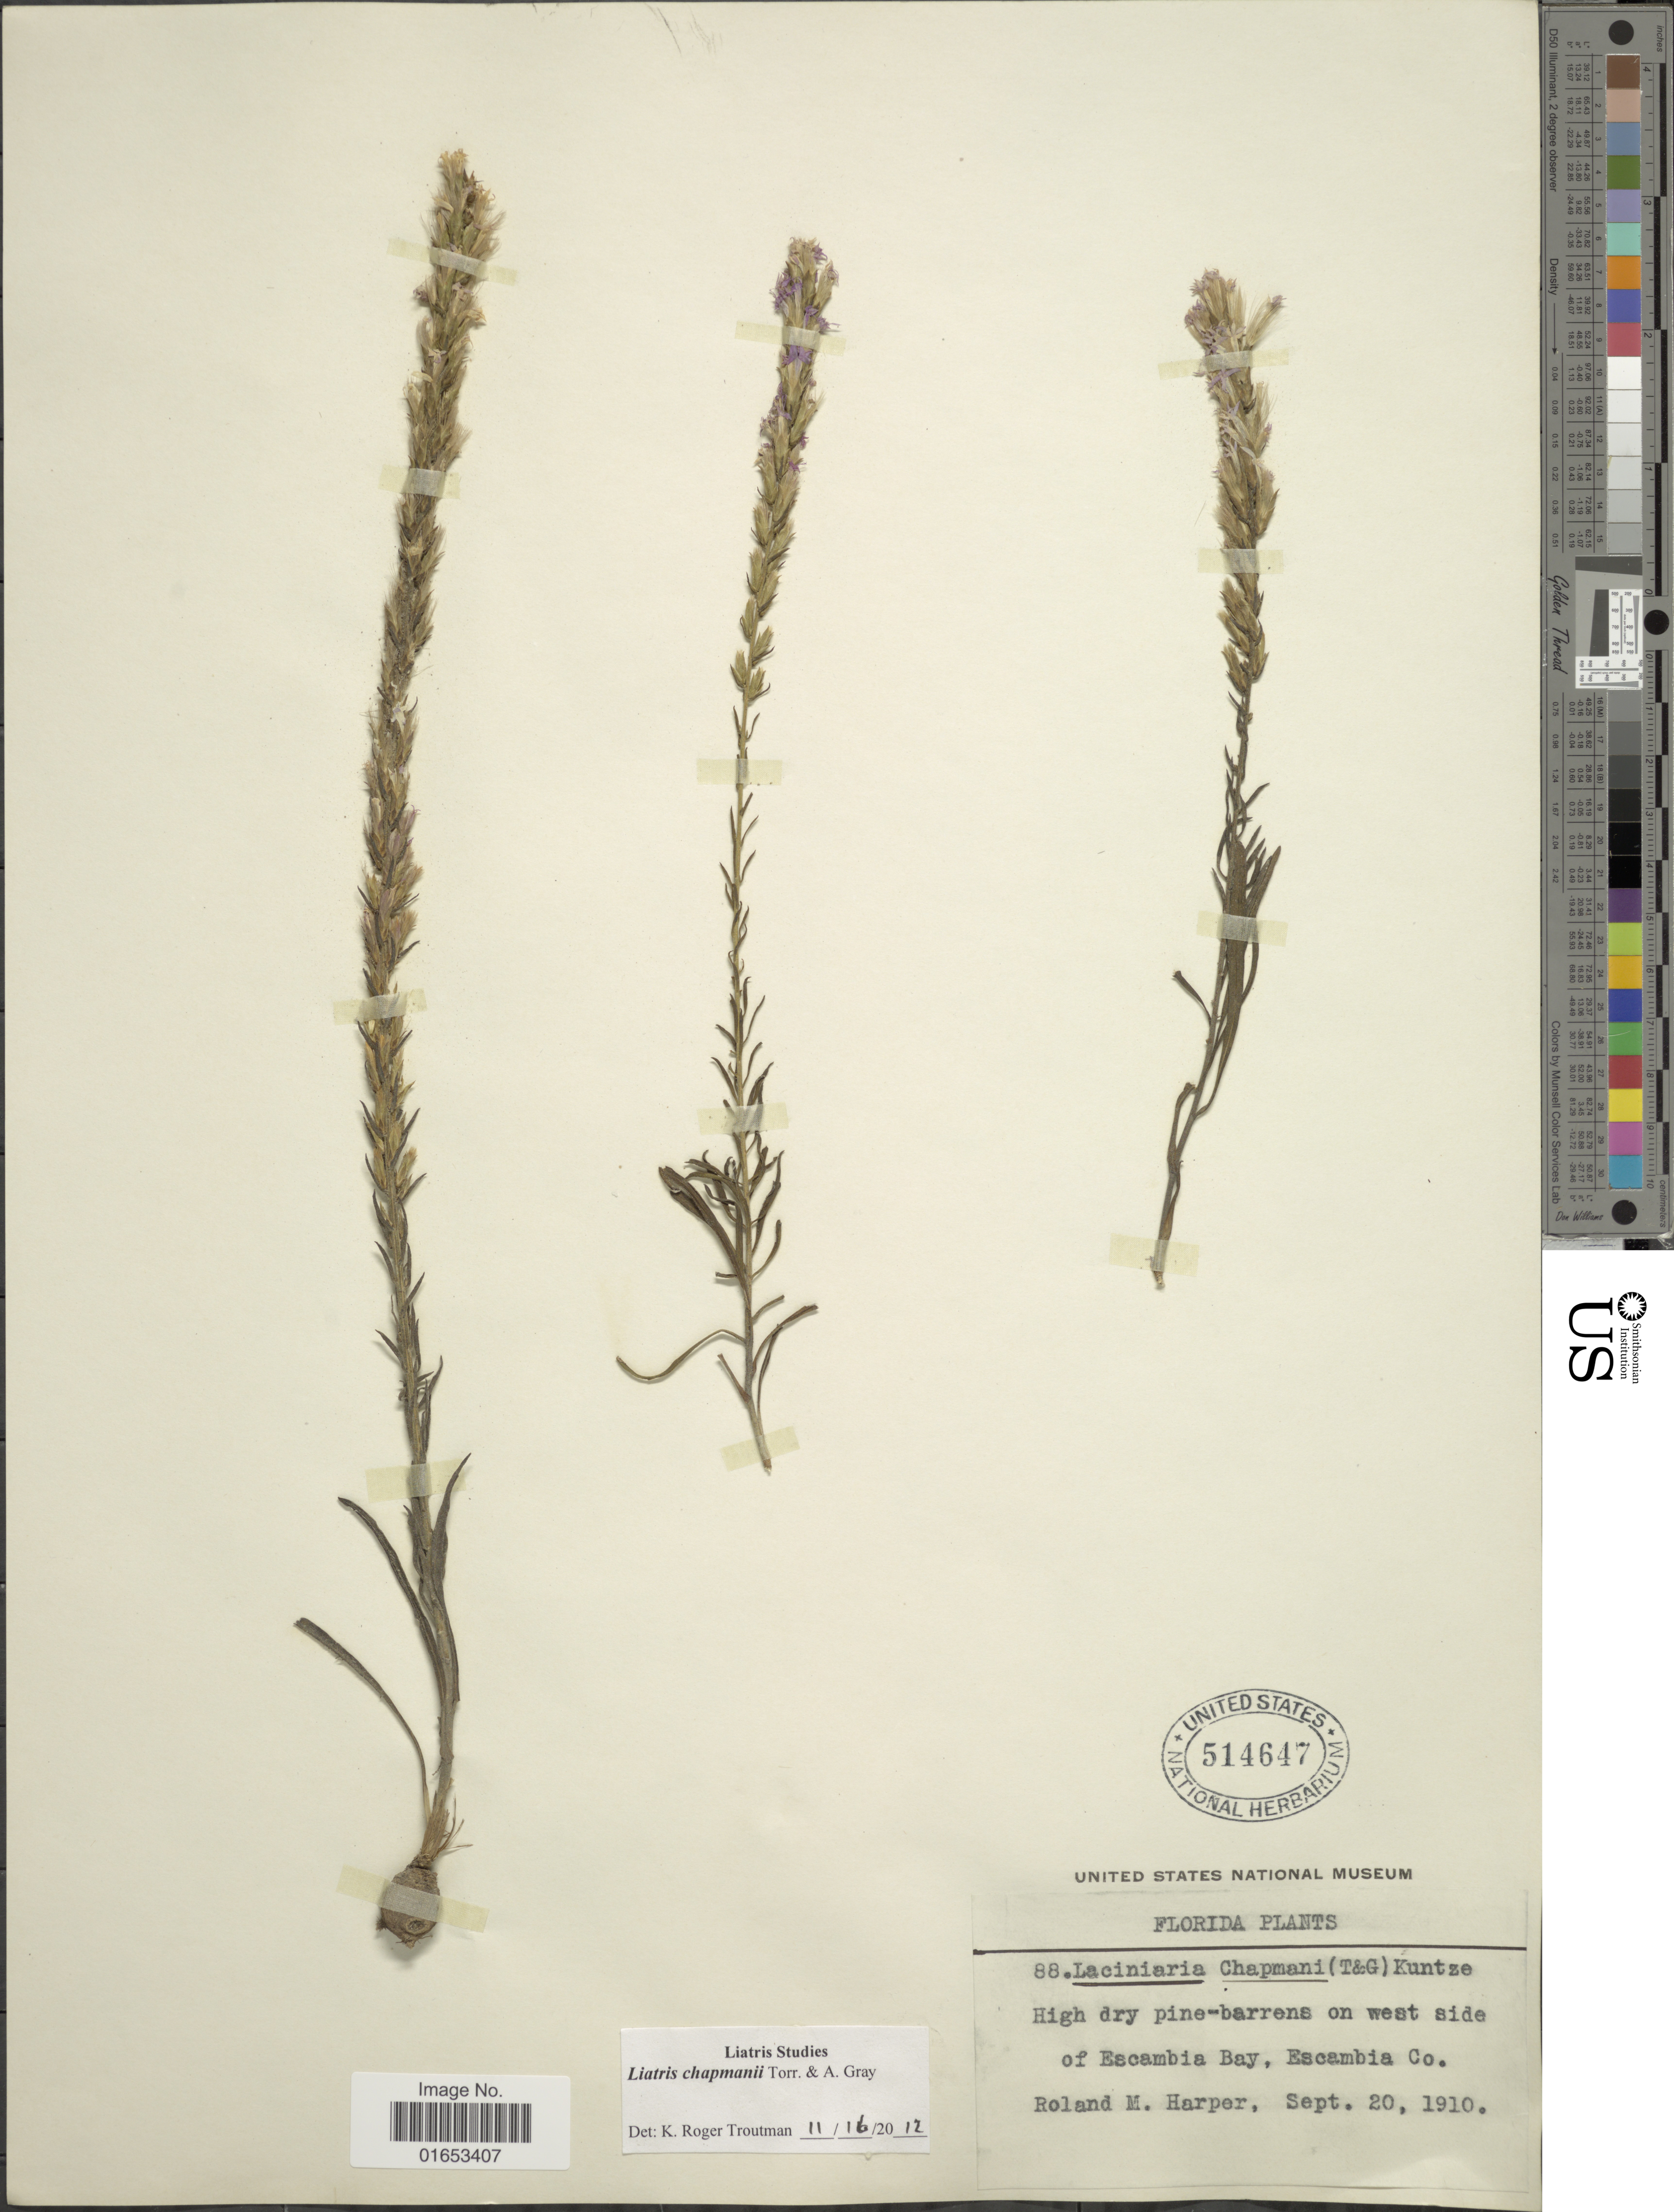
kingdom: Plantae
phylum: Tracheophyta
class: Magnoliopsida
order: Asterales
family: Asteraceae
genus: Liatris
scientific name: Liatris chapmanii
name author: Torr. & A. Gray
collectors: R. M. Harper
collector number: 88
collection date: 1910-09-20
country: United States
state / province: Florida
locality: High dry pine-barrens on west side of Escambia Bay, Escambia Co.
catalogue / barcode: US 514647